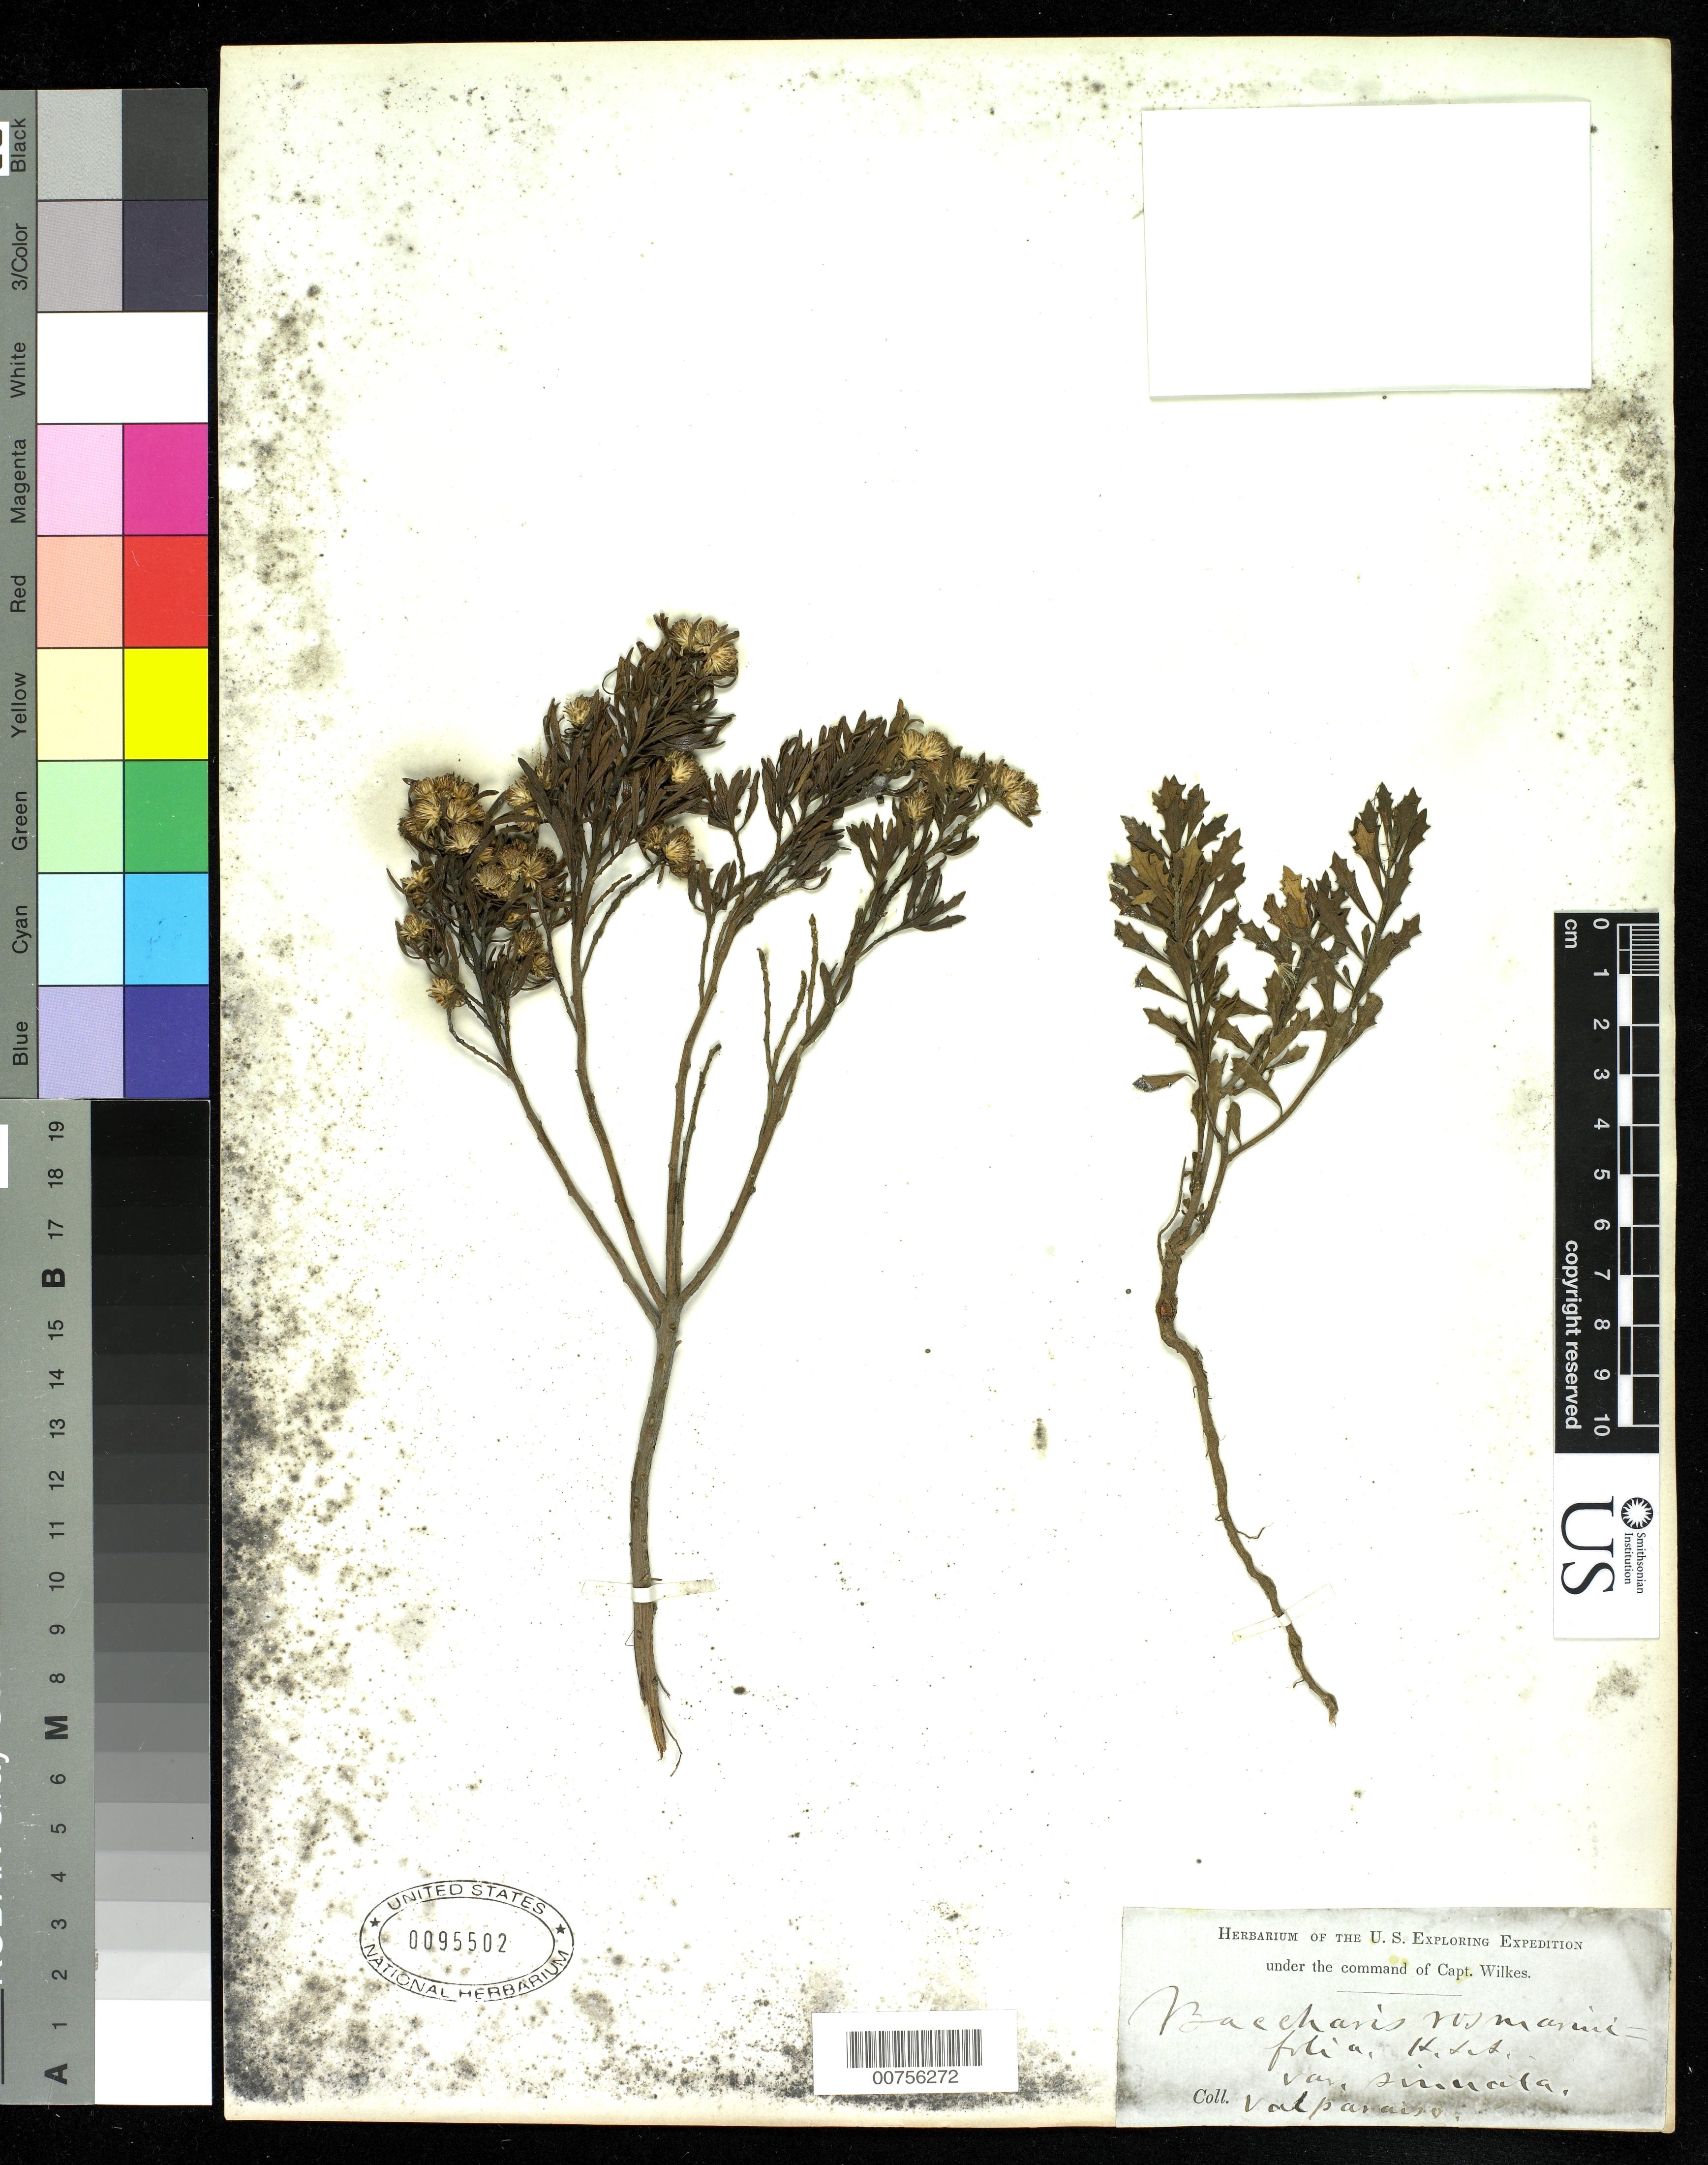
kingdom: Plantae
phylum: Tracheophyta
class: Magnoliopsida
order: Asterales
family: Asteraceae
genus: Baccharis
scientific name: Baccharis rosmarinifolia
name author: Hook. & Arn.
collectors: Wilkes Explor. Exped.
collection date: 1838/1842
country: Chile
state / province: Valparaíso (V)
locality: Valparaiso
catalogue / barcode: US 95502